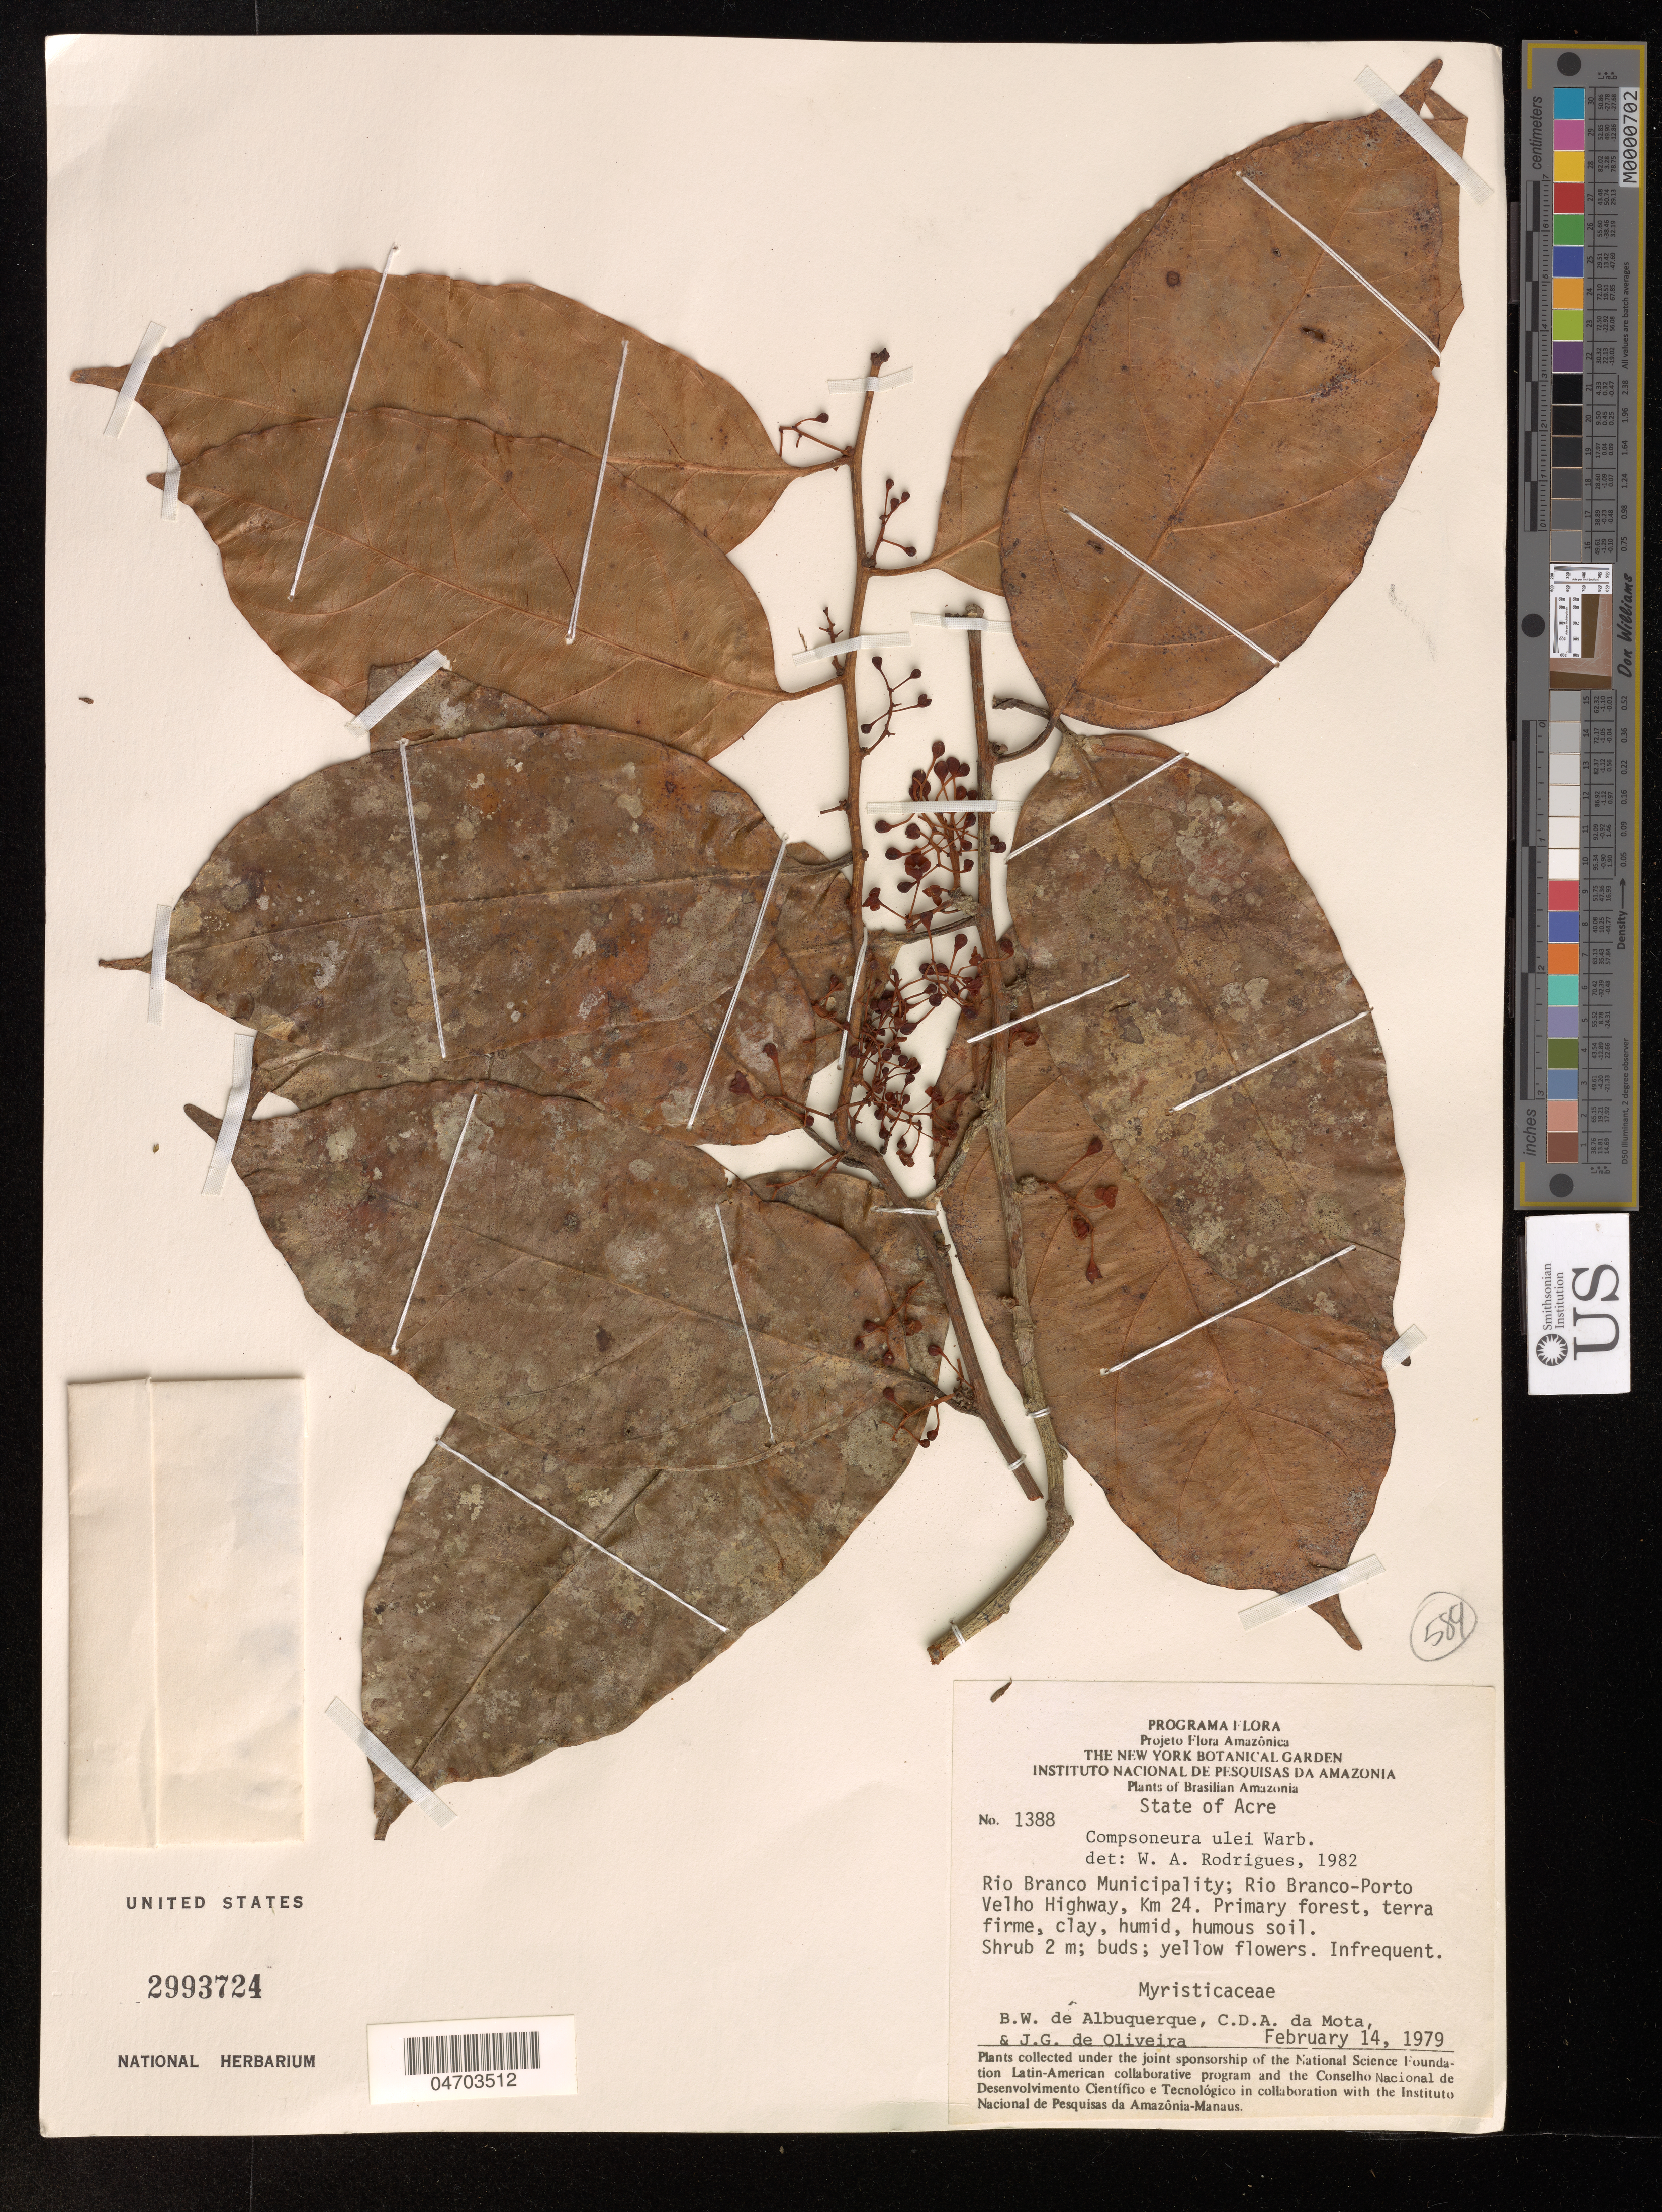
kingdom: Plantae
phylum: Tracheophyta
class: Magnoliopsida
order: Magnoliales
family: Myristicaceae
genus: Compsoneura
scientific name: Compsoneura ulei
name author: Warb. ex Pilg.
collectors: B. W. P. Albuquerque, C. D. A. Mota & J. G. Oliveira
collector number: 1388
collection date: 1979-02-14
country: Brazil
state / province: Acre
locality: Brasilian Amazonia, Rio Branco Municipality; Rio Branco-Porto Velho Highway, Km 24.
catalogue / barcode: US 2993724